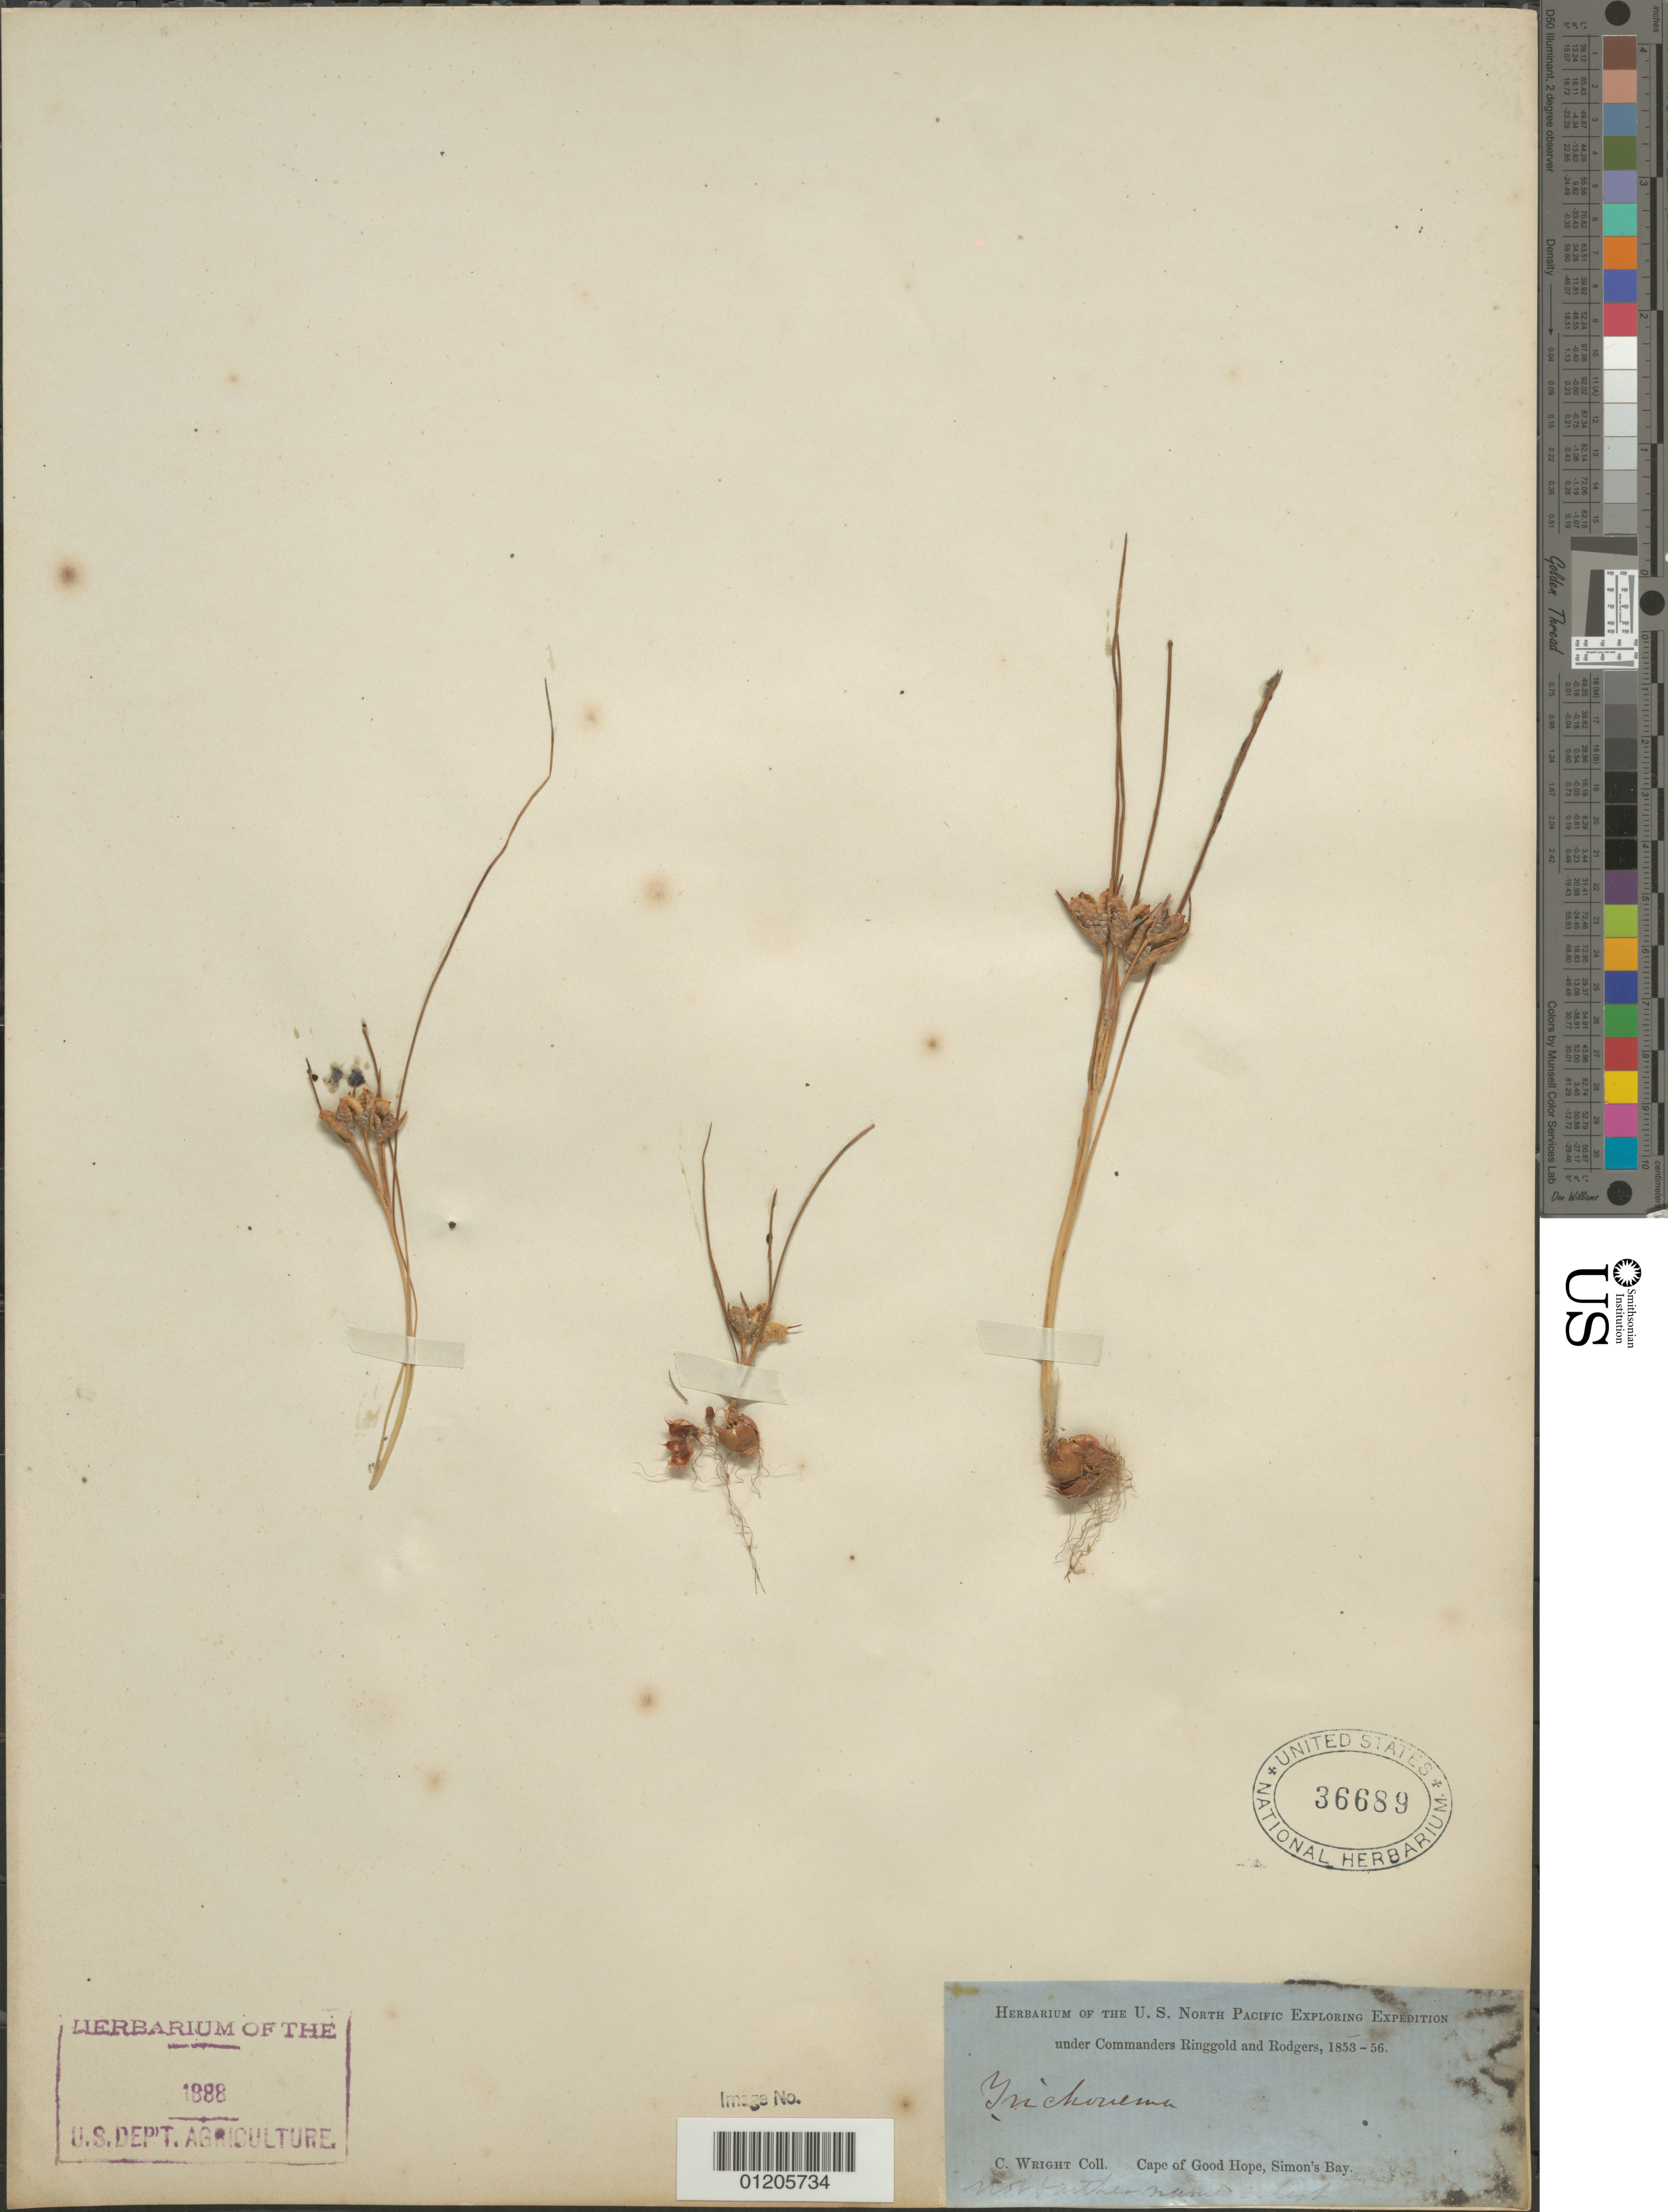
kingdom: Plantae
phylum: Tracheophyta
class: Liliopsida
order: Asparagales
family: Iridaceae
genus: Romulea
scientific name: Romulea sp.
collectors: C. Wright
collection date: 1853/1856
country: South Africa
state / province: Western Cape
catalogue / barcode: US 36689